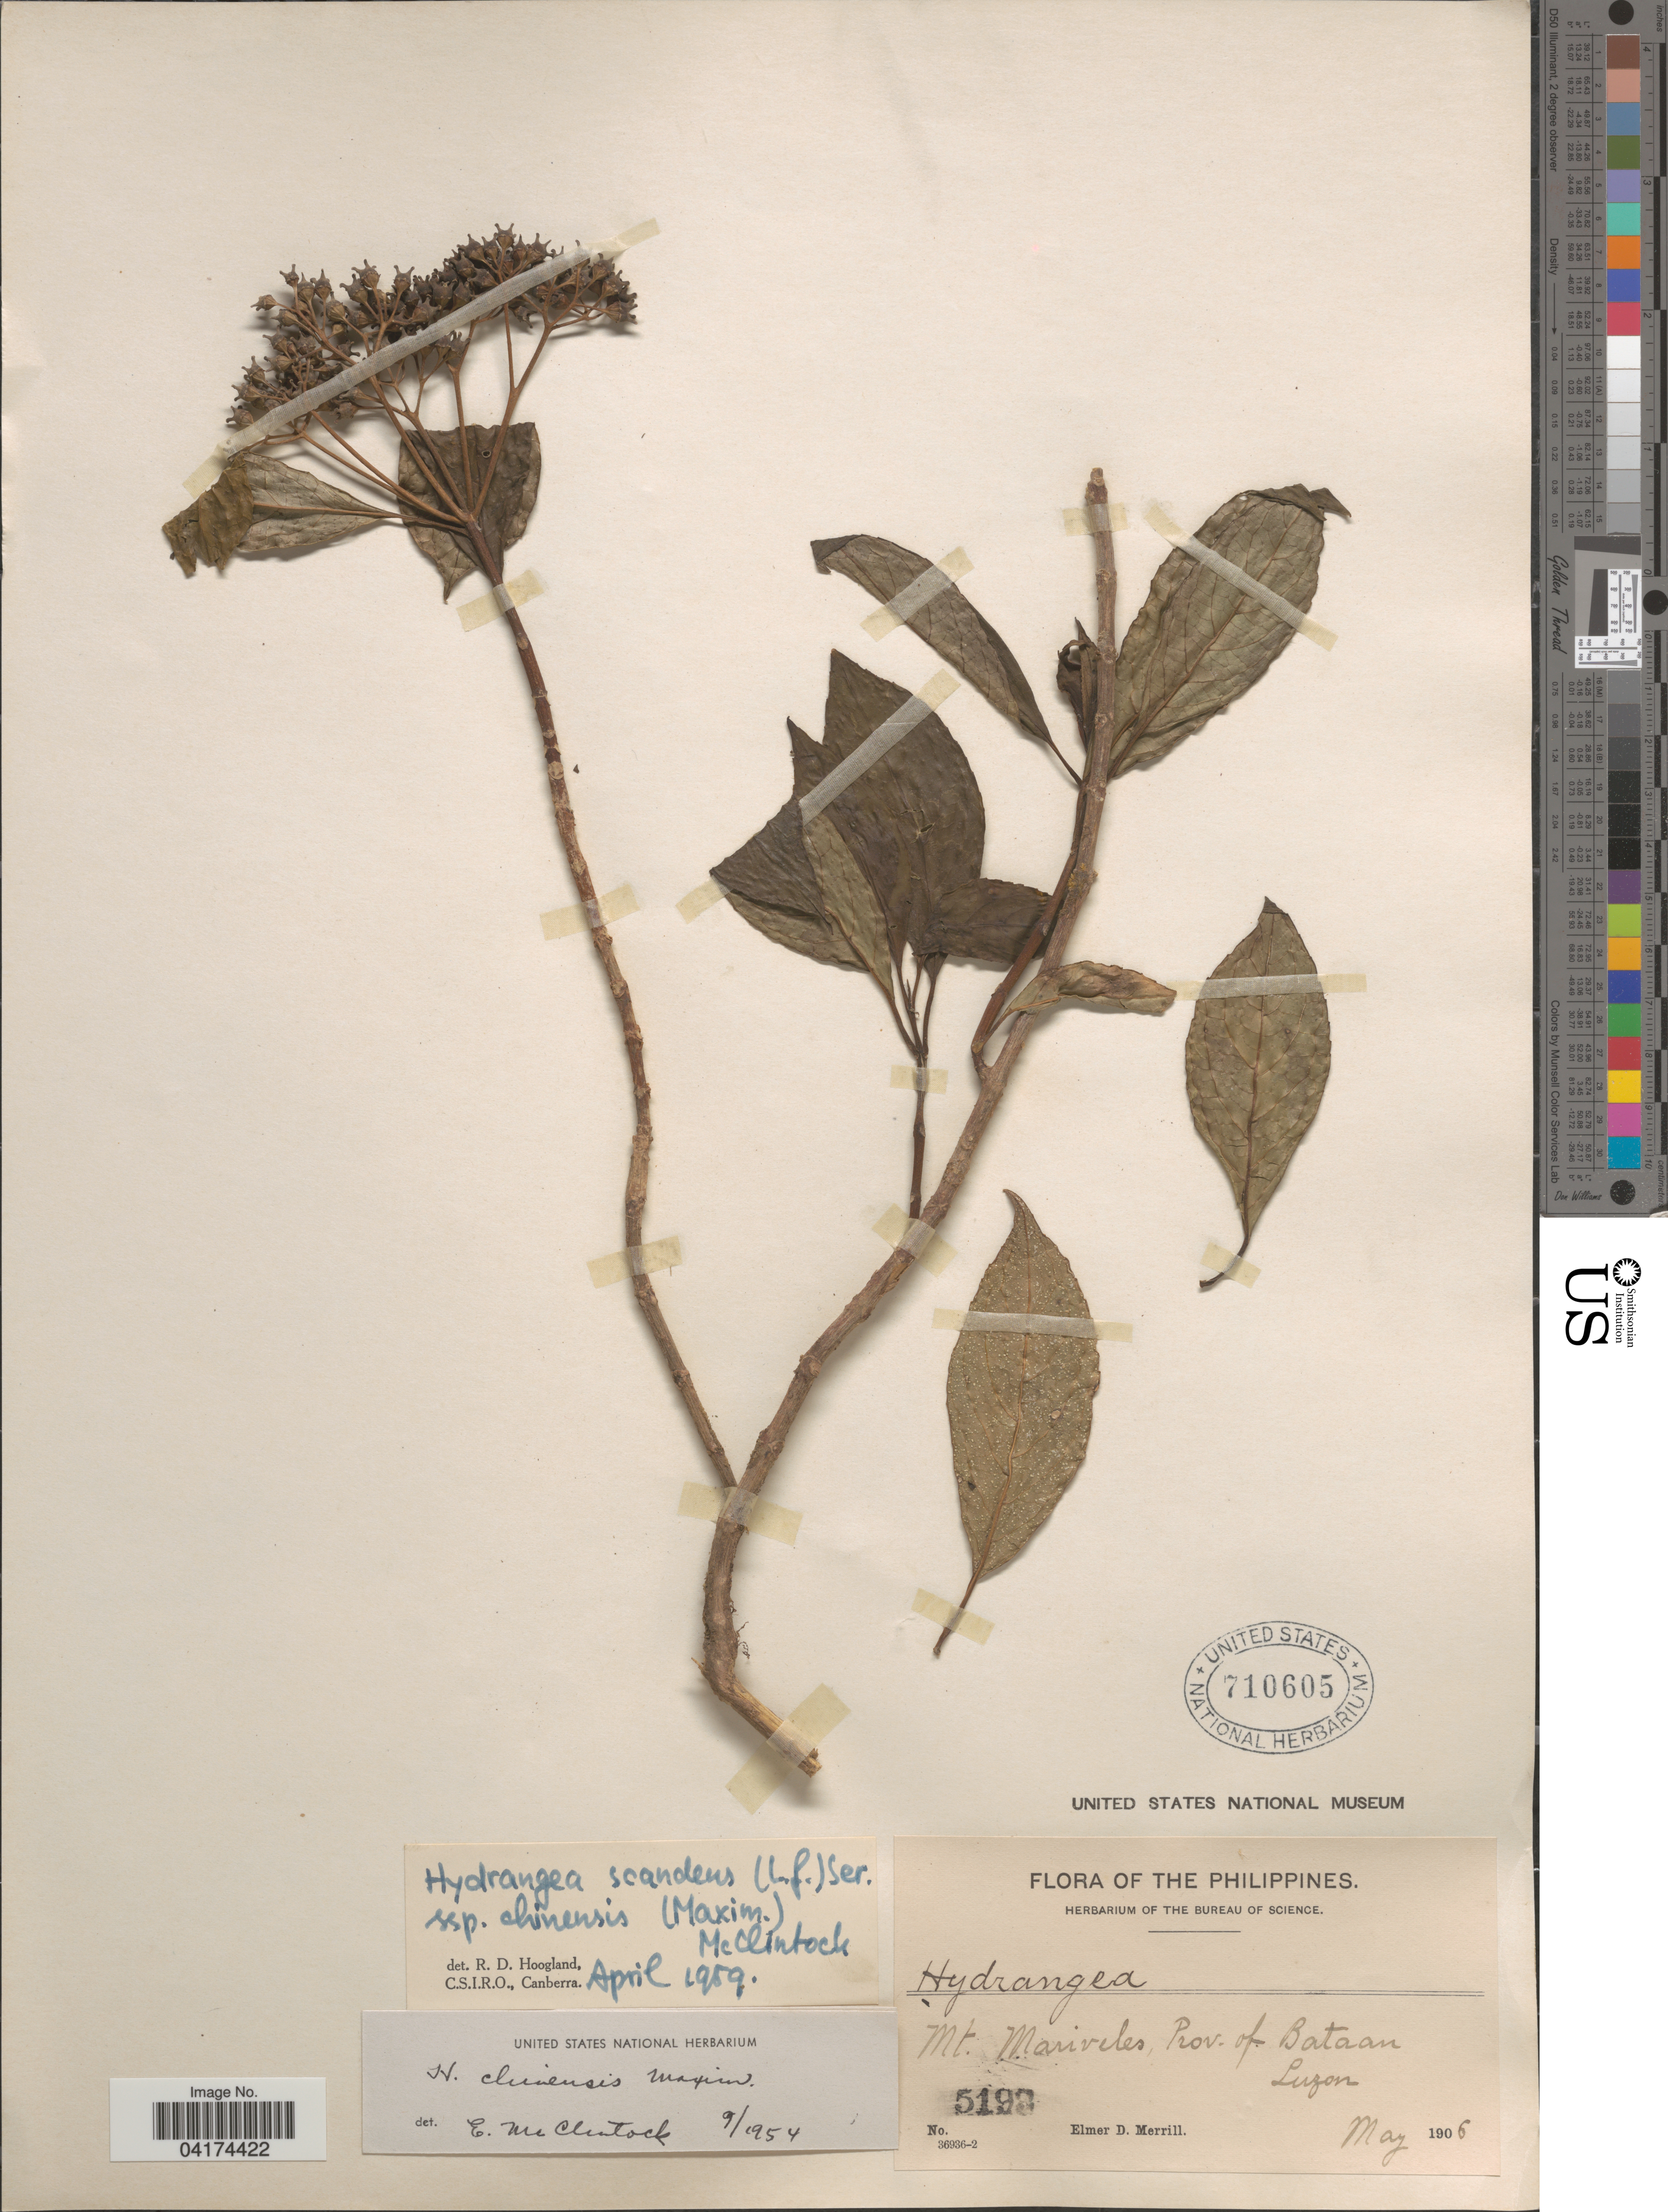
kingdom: Plantae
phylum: Tracheophyta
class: Magnoliopsida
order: Cornales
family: Hydrangeaceae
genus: Hydrangea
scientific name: Hydrangea scandens subsp. chinensis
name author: (Maxim.) E. M. McClint.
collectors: E. D. Merrill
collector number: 5193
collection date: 1906-05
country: Philippines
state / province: Central Luzon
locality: Mt. Mariveles, Prov. of Bataan. Luzon.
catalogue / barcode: US 710605